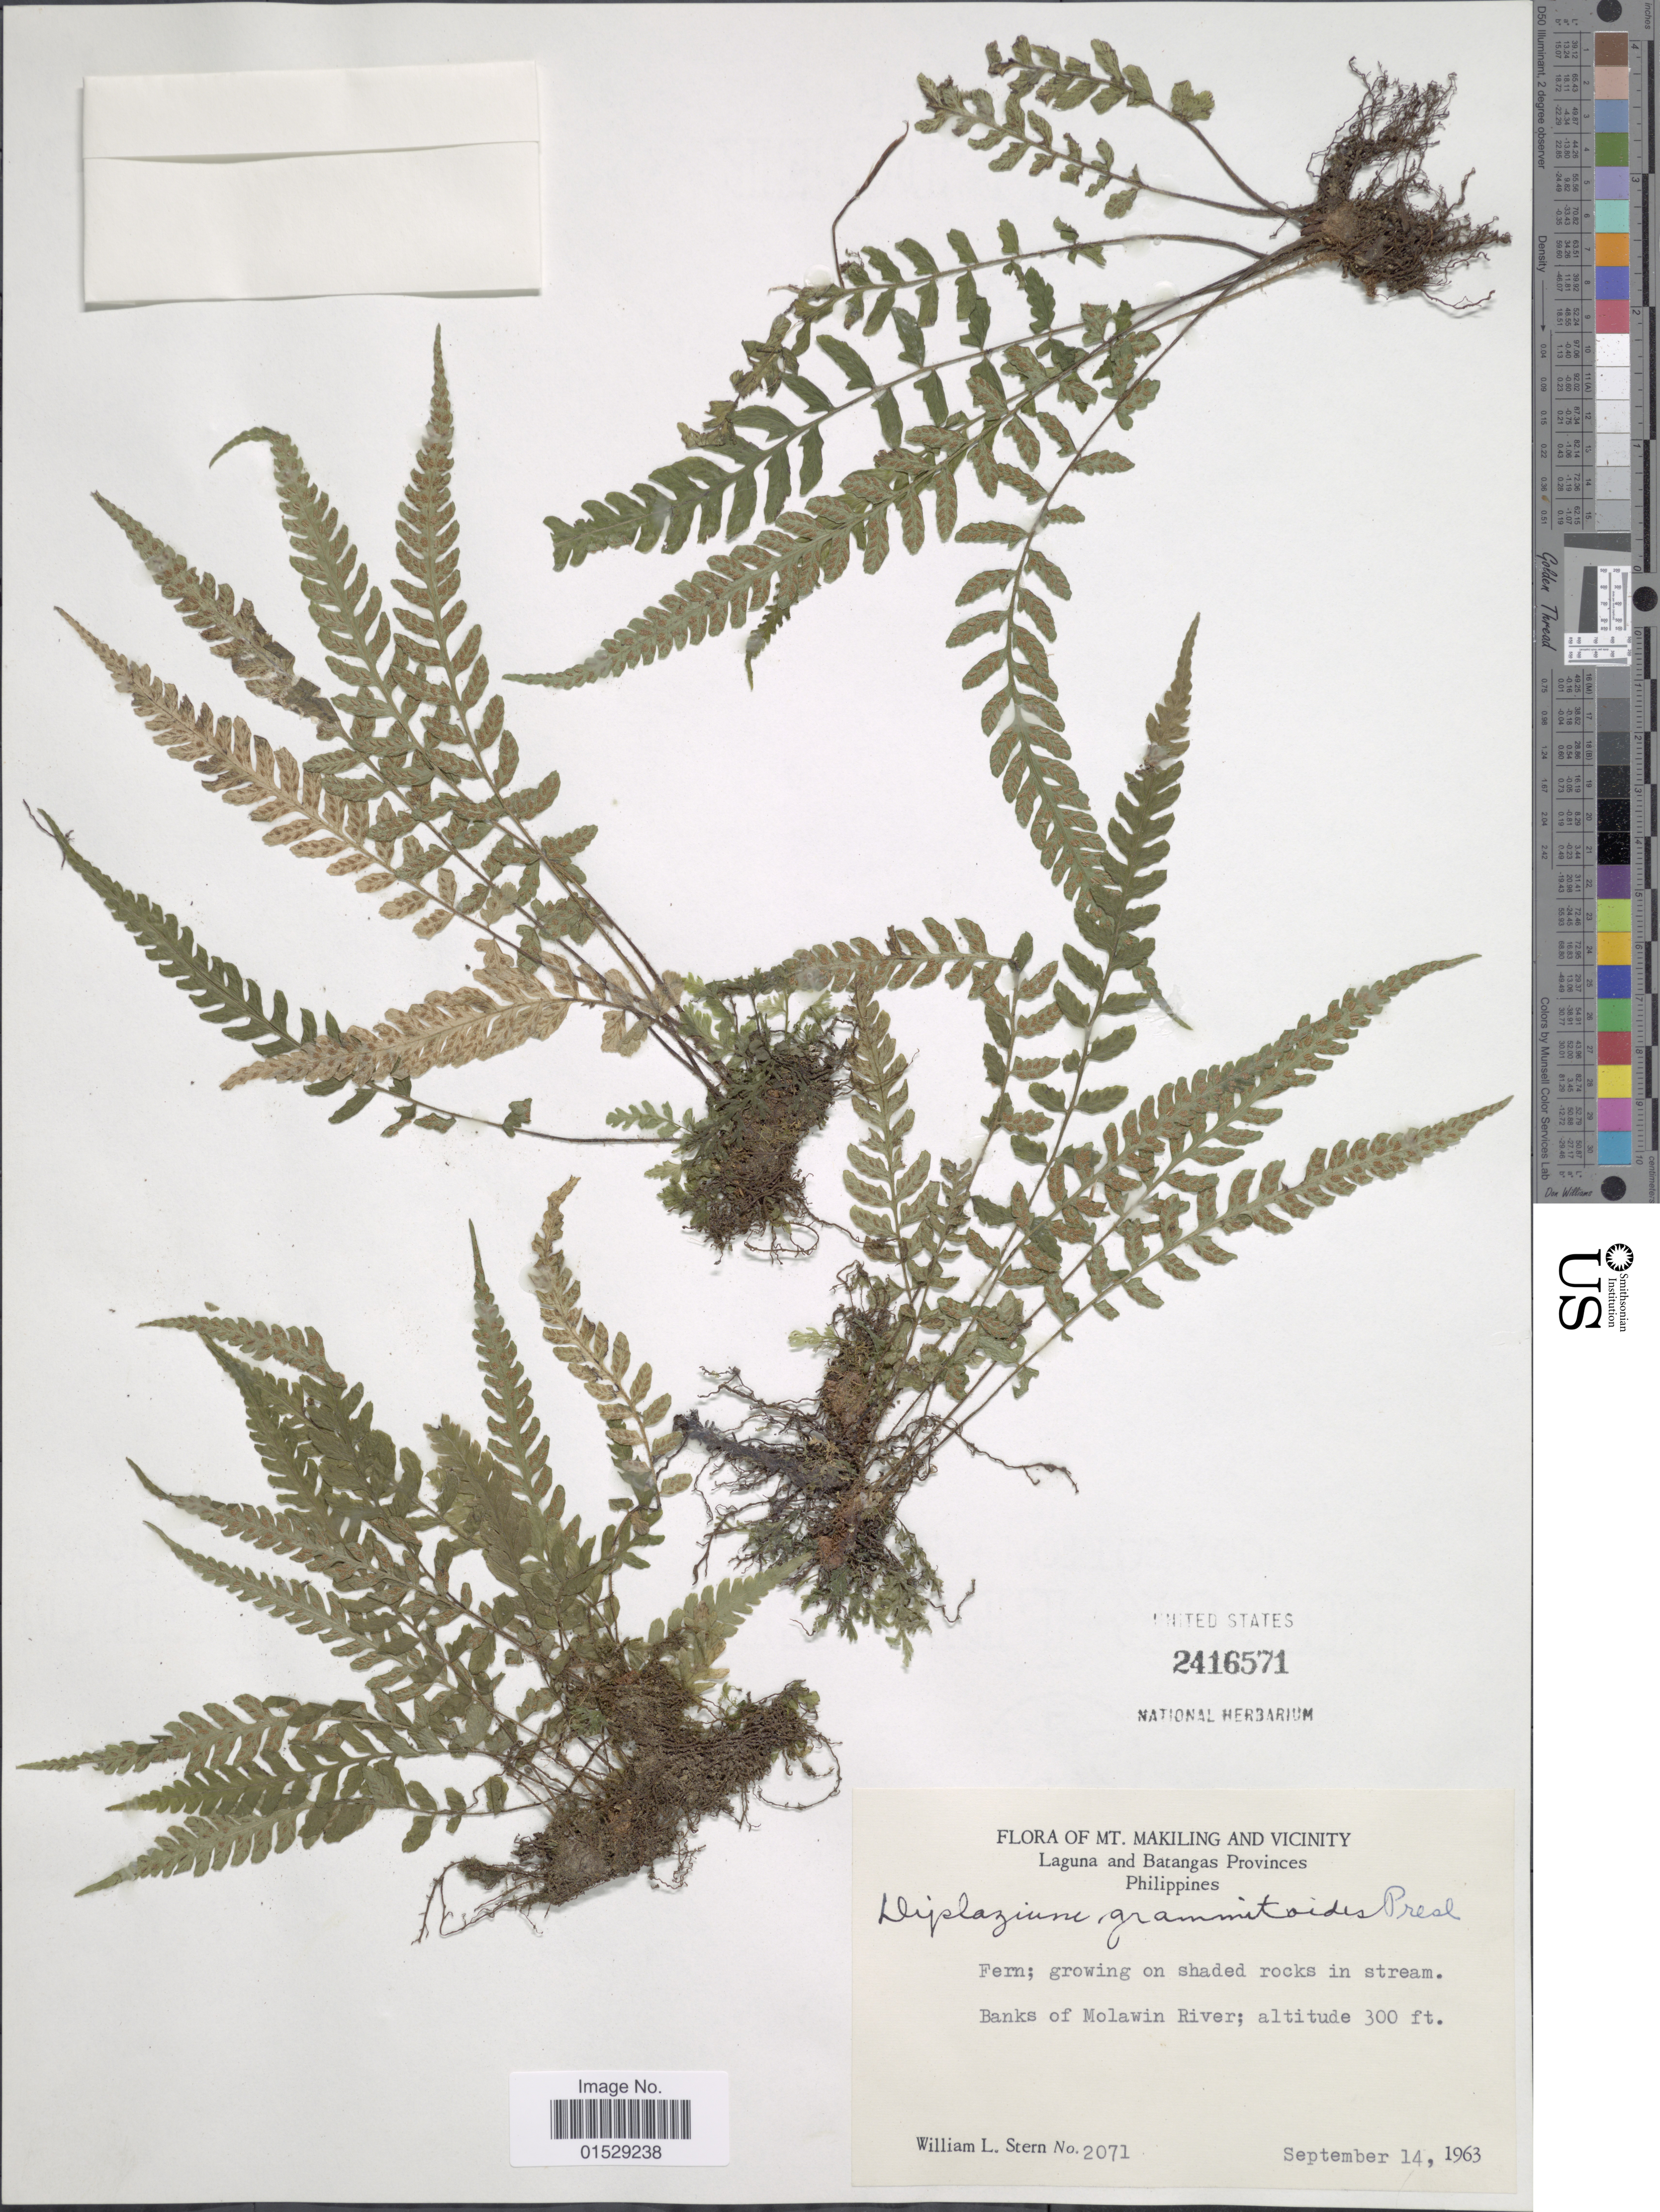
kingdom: Plantae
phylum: Tracheophyta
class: Polypodiopsida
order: Polypodiales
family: Athyriaceae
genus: Deparia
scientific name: Deparia petersenii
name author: (Kunze) M. Kato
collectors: W. L. Stern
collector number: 2071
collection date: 1963-09-14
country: Philippines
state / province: Cagayan Valley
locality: Mt. Makiling and vicinity, Laguna and Batnagas Provinces, banks of Molawin River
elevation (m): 91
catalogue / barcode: US 2416571